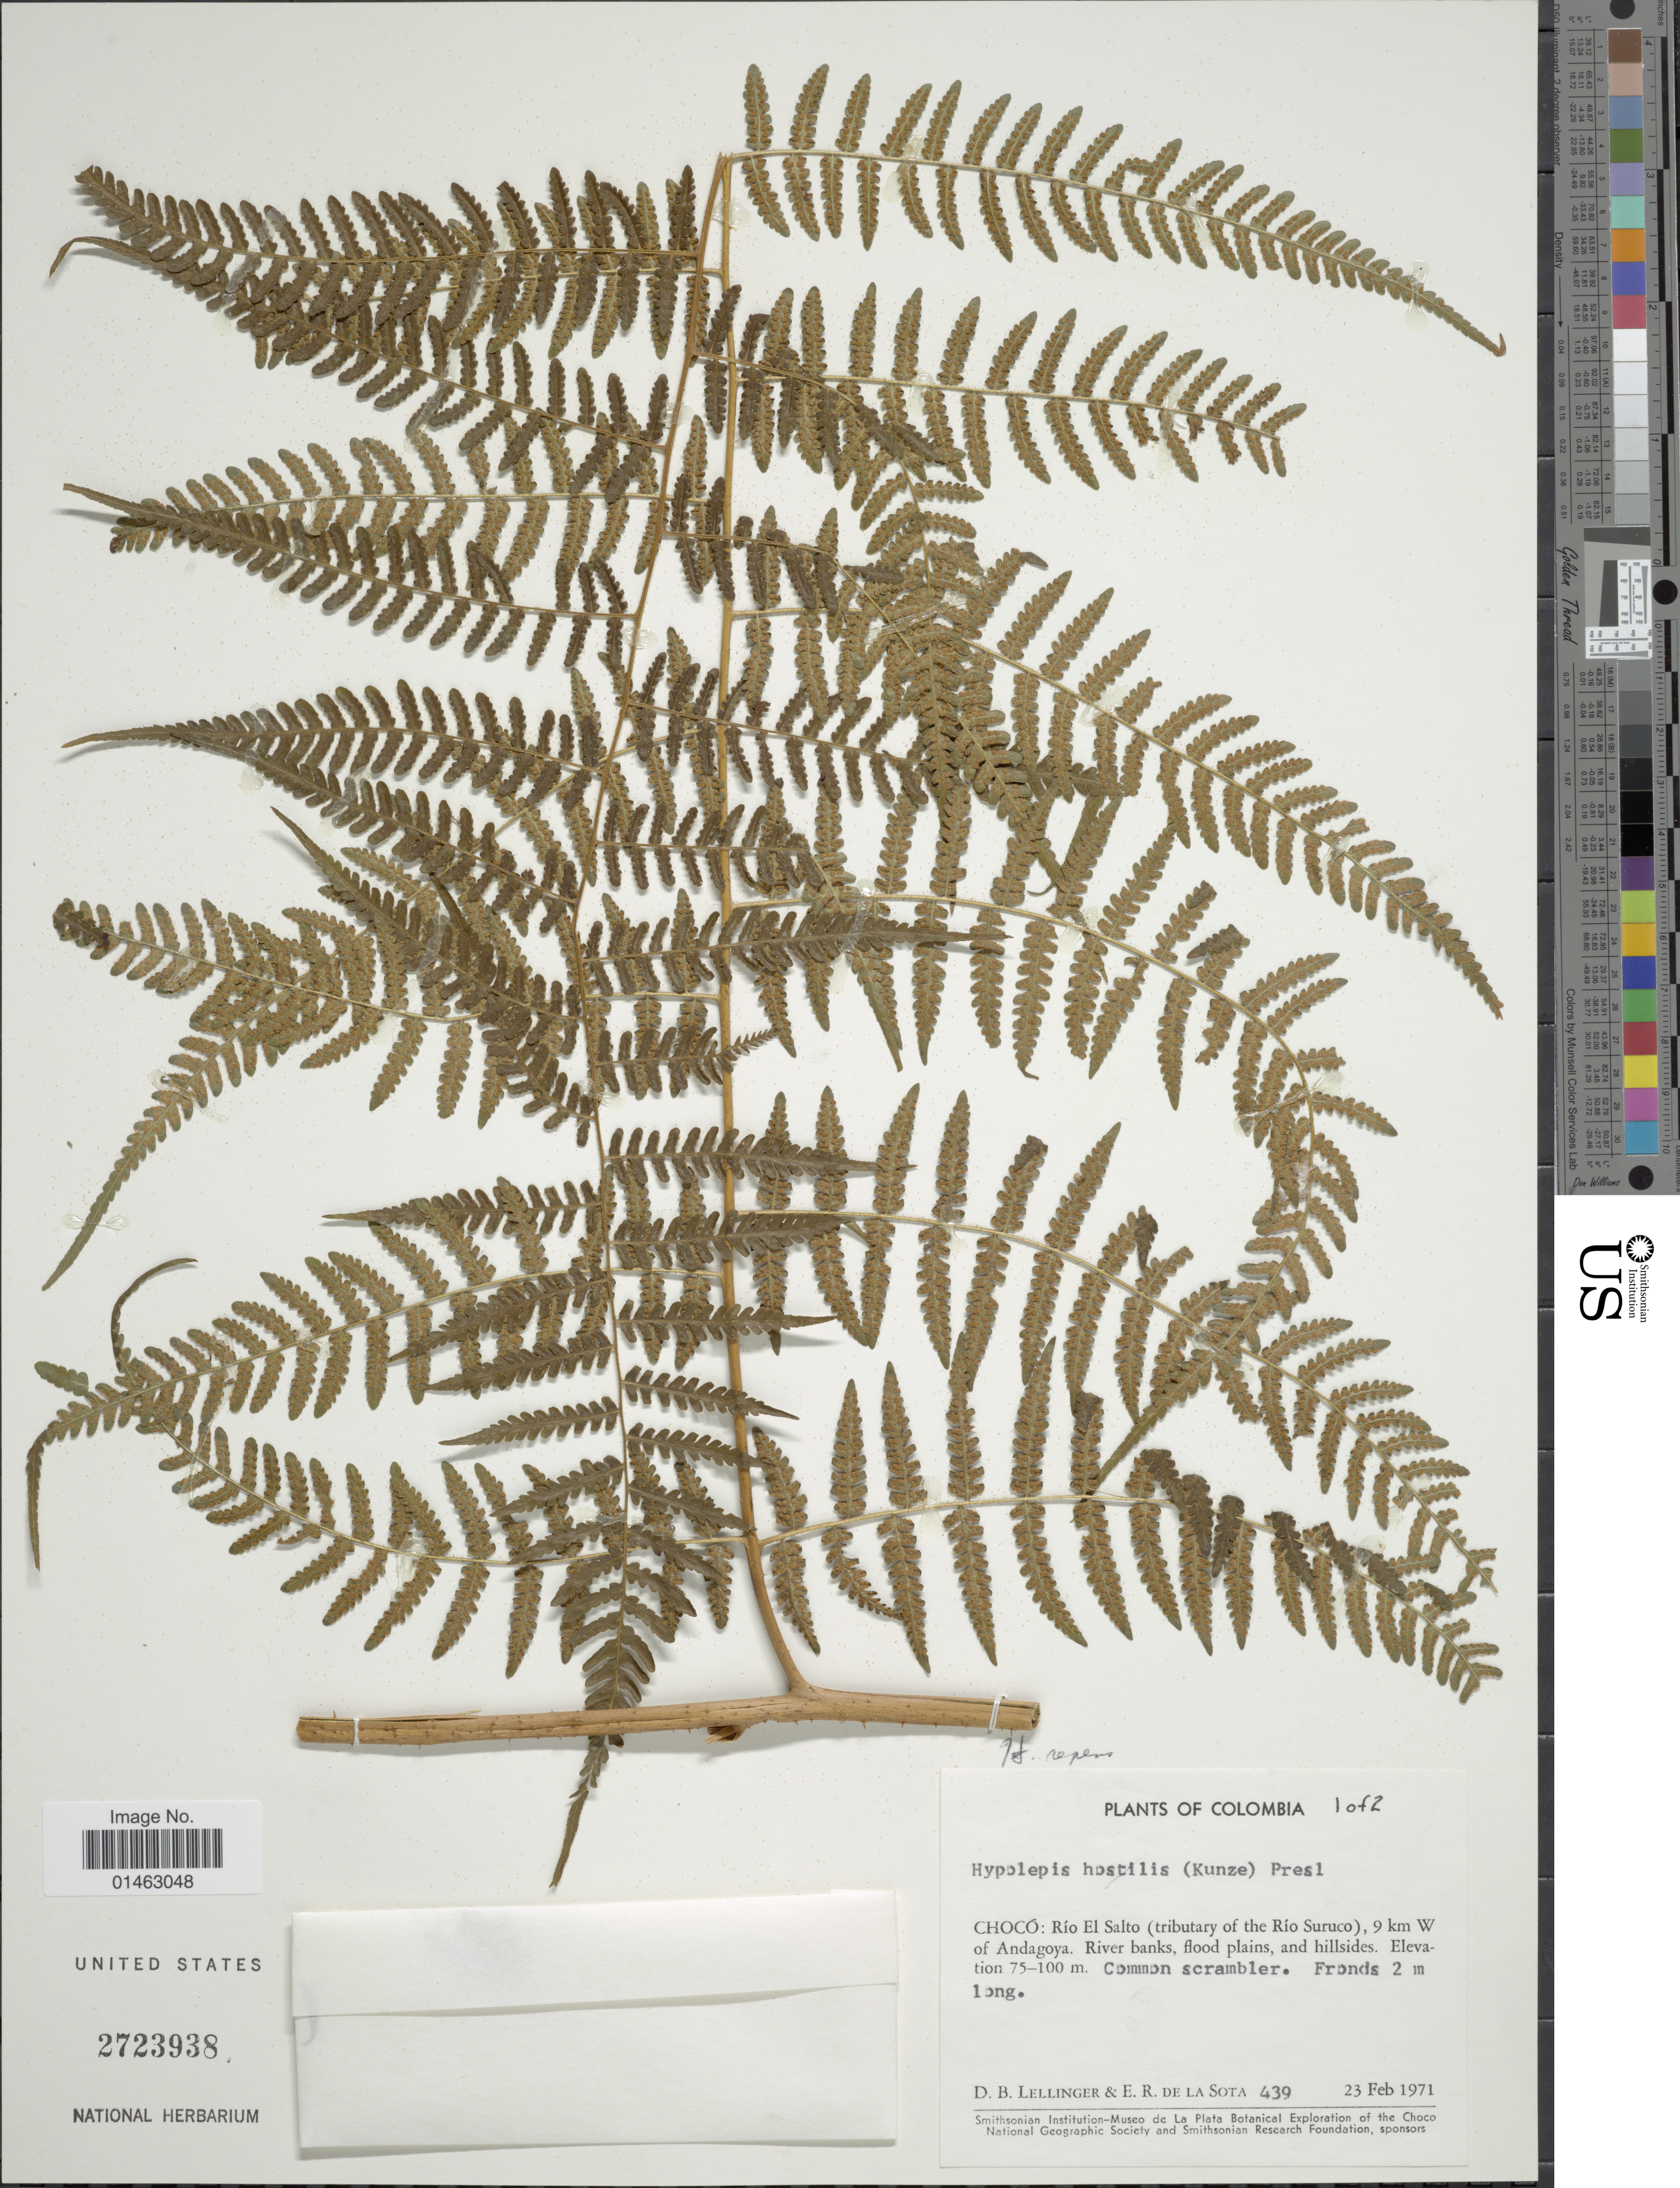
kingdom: Plantae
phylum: Tracheophyta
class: Polypodiopsida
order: Polypodiales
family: Dennstaedtiaceae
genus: Hypolepis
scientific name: Hypolepis repens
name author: (L.) C. Presl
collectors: D. B. Lellinger & E. R. de la Sota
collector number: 439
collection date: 1971-02-23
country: Colombia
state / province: Chocó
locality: Río El Salto (tributary of the Río Suruco), 9 km W of Andagoya. River banks, flood plains, and hillsides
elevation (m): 75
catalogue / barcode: US 2723938